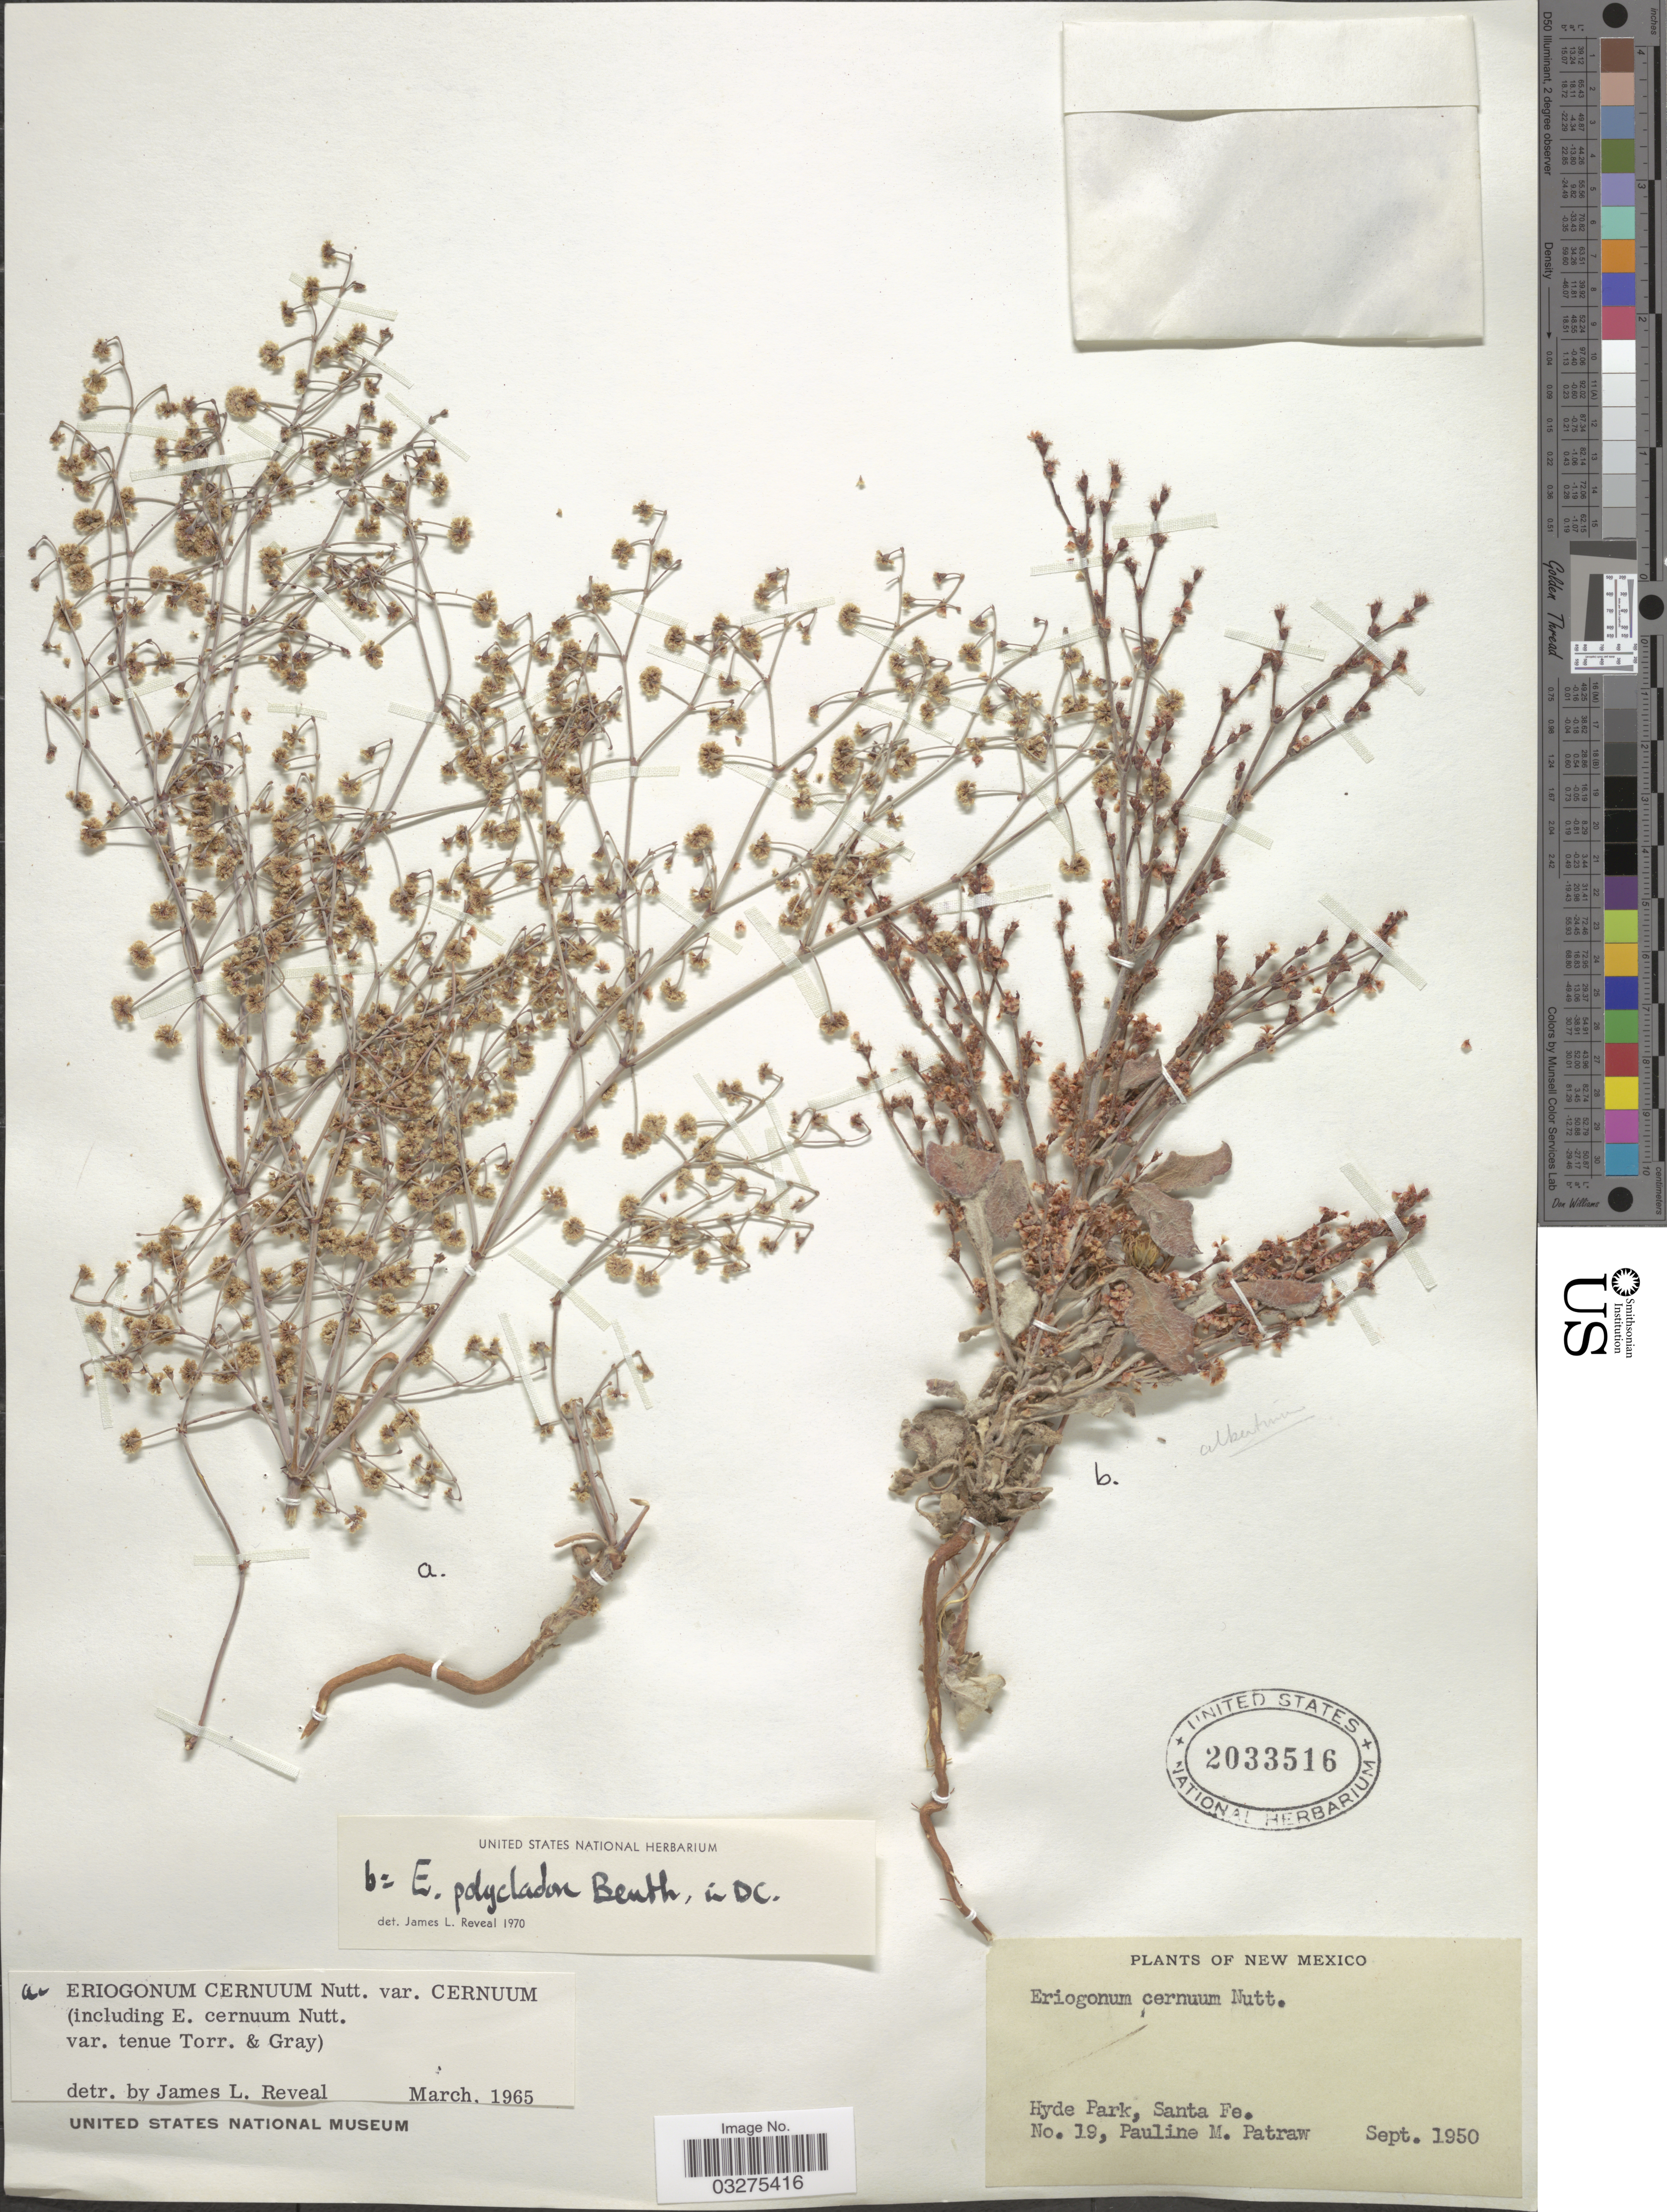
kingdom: Plantae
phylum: Tracheophyta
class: Magnoliopsida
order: Caryophyllales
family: Polygonaceae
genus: Eriogonum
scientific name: Eriogonum cernuum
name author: Nutt.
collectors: P. Patraw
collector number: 19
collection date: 1950-09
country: United States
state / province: New Mexico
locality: Hyde Park, Santa Fe.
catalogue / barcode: US 2033516